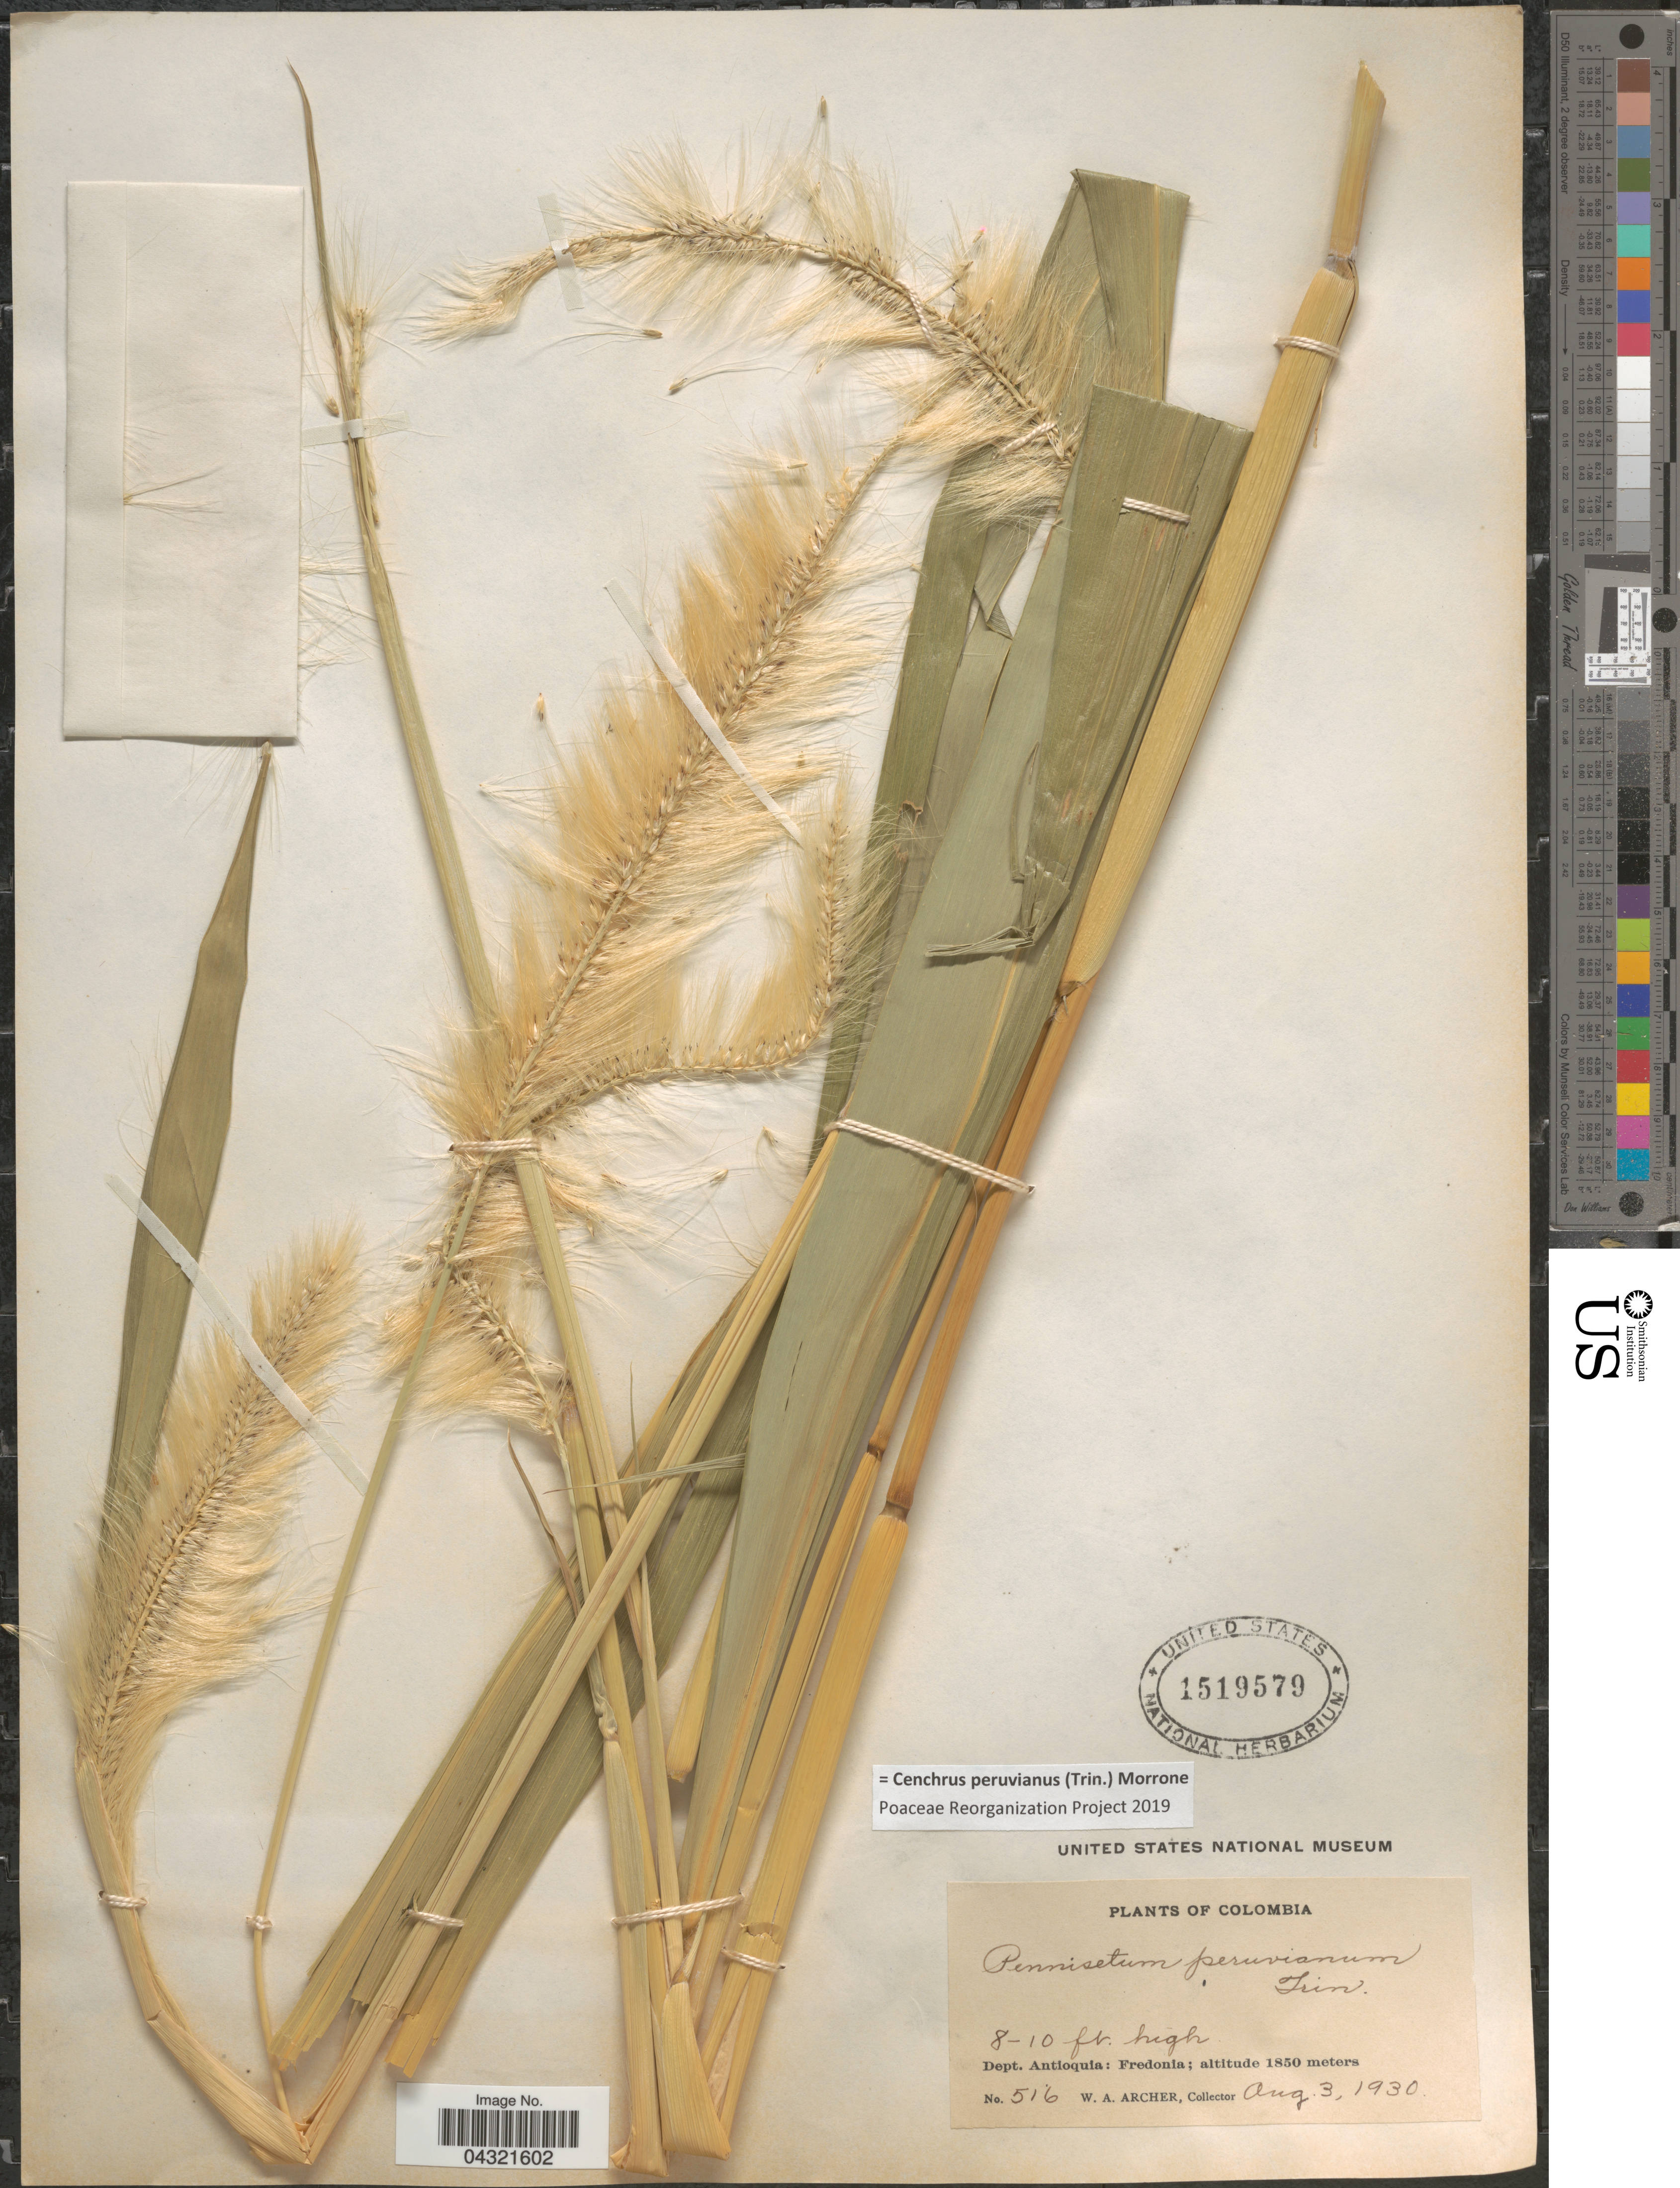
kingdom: Plantae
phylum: Tracheophyta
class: Liliopsida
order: Poales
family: Poaceae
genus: Cenchrus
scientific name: Cenchrus peruvianus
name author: (Trin.) Morrone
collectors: W. Archer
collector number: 516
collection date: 1930-08-03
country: Colombia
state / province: Antioquia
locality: Dept. Antioquia: Fredonia.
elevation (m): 1850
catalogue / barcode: US 1519579